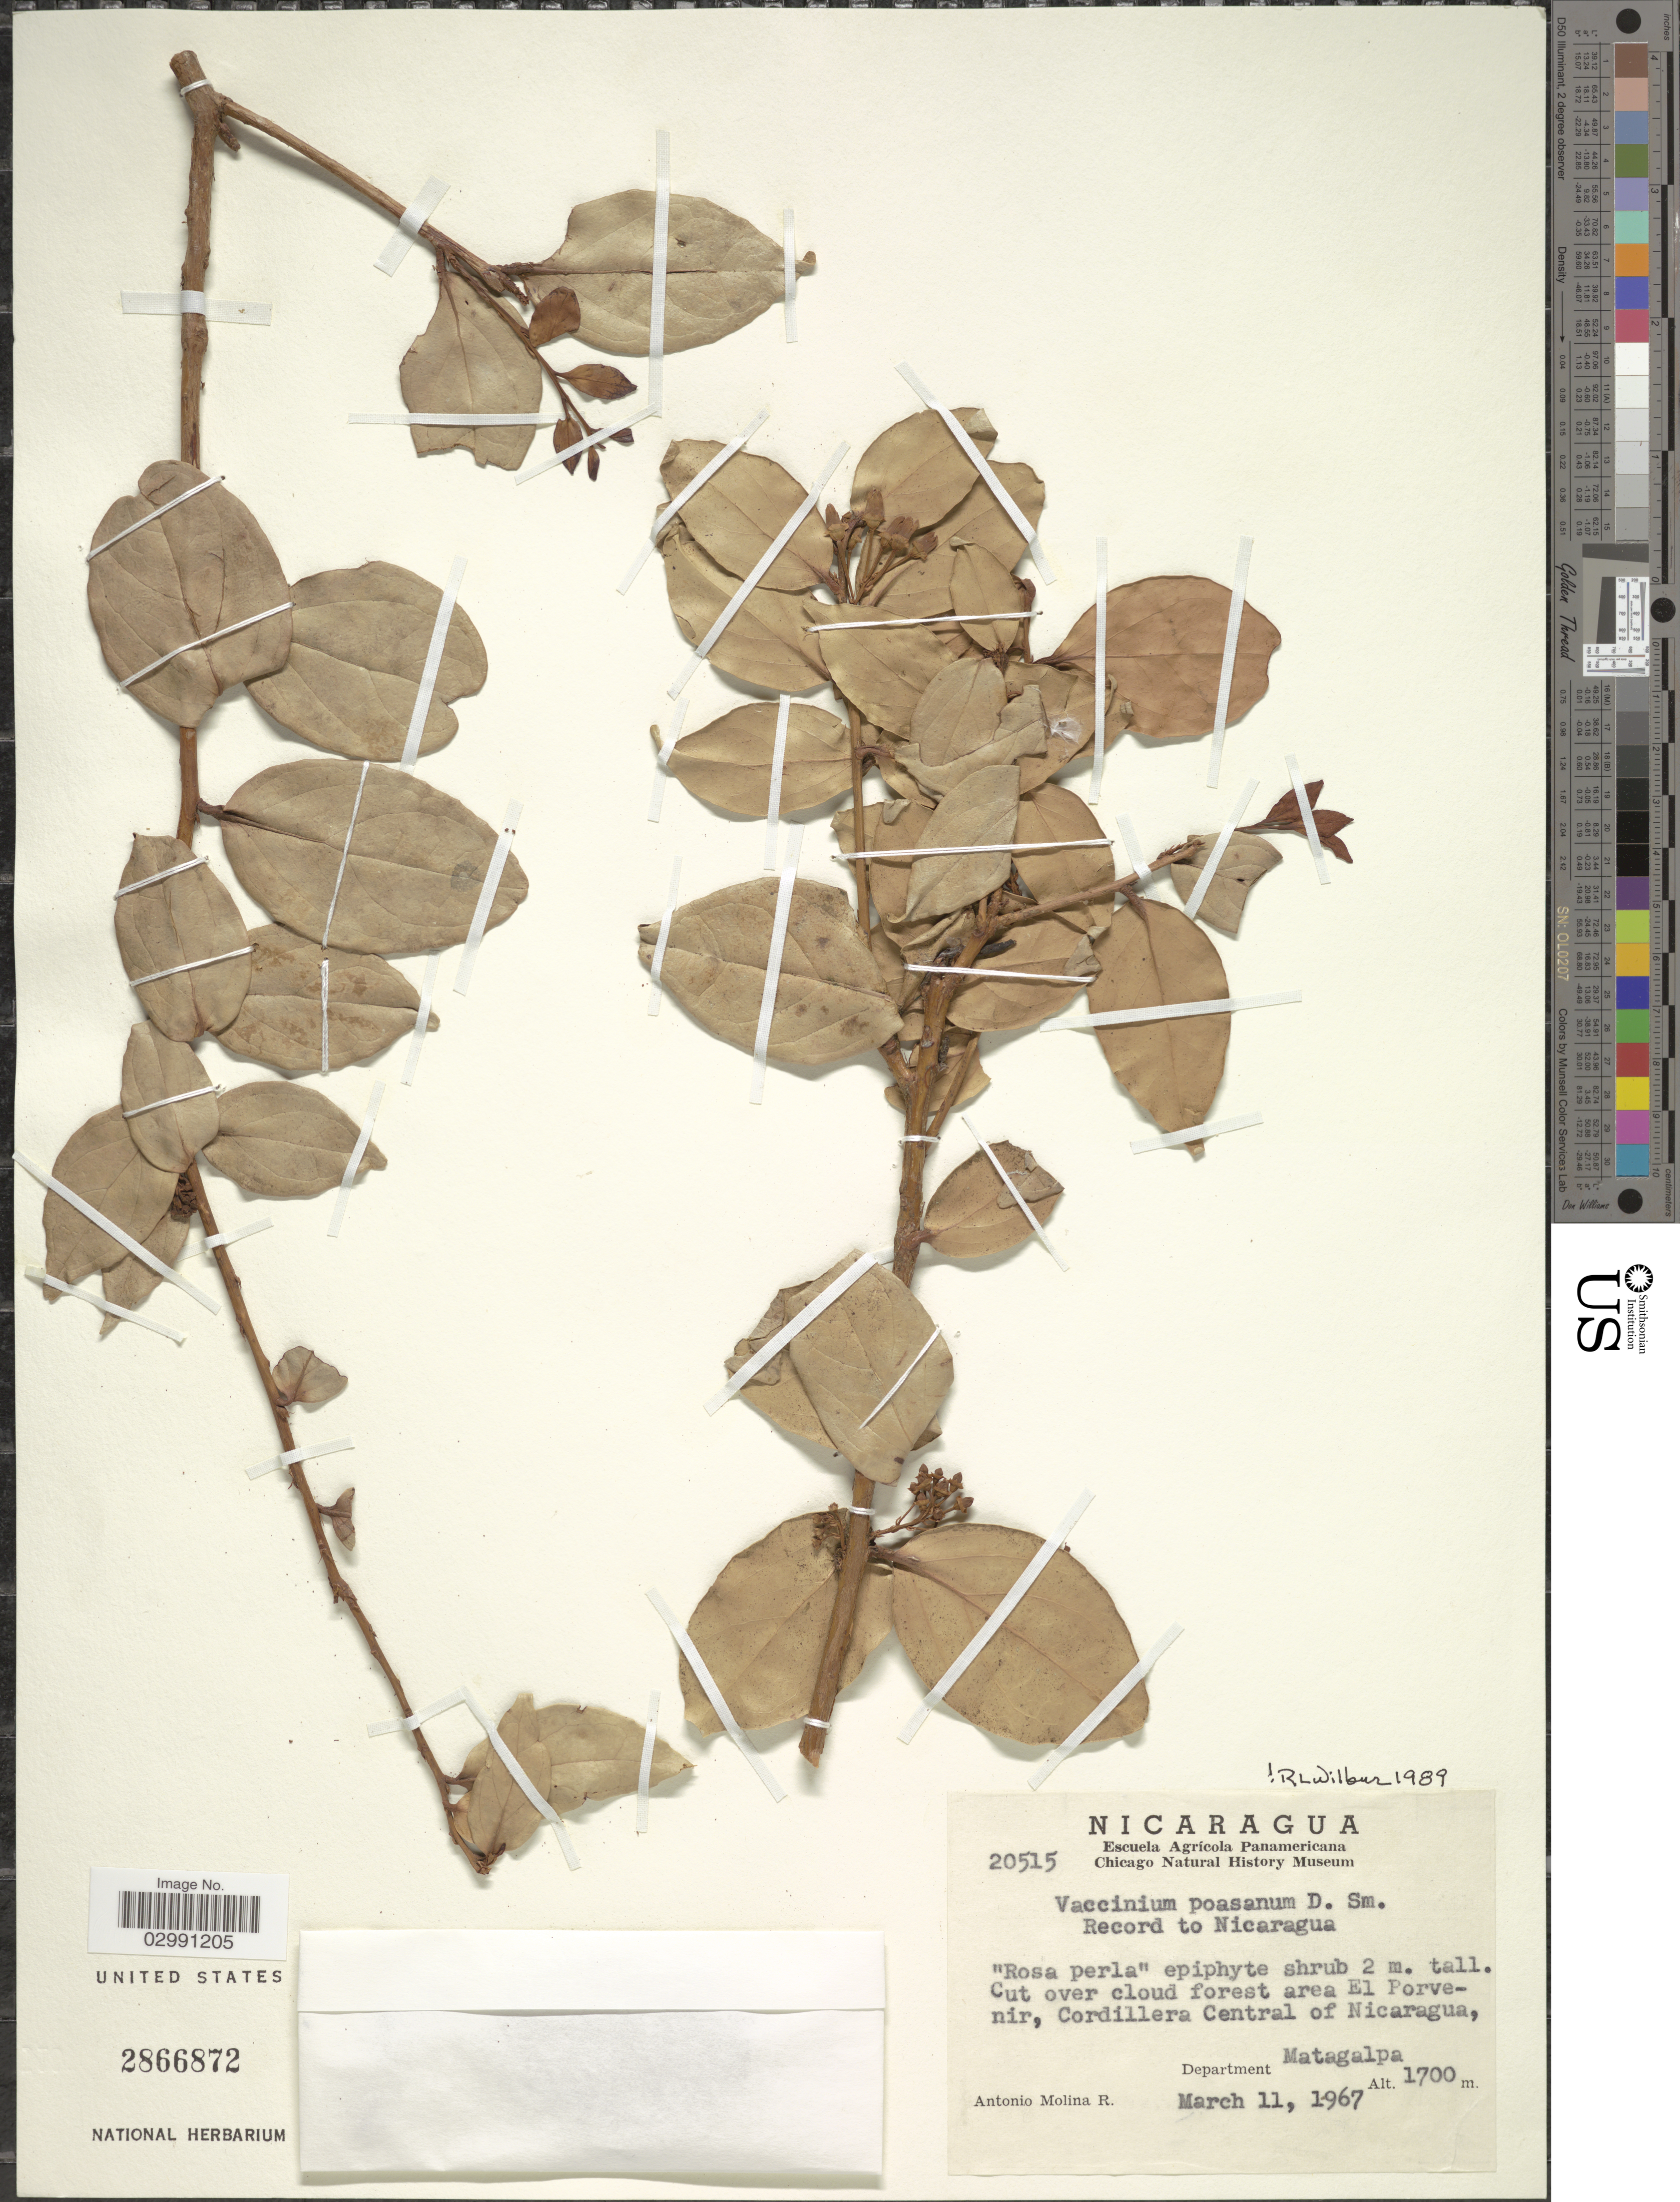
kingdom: Plantae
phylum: Tracheophyta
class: Magnoliopsida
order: Ericales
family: Ericaceae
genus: Vaccinium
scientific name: Vaccinium poasanum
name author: Donn. Sm.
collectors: A. Molina R.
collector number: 20515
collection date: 1967-03-11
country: Nicaragua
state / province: Matagalpa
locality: Cut over cloud forest area El Porvenir, Cordillera Central of Nicaragua, Department Matagalpa.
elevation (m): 1700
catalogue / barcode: US 2866872